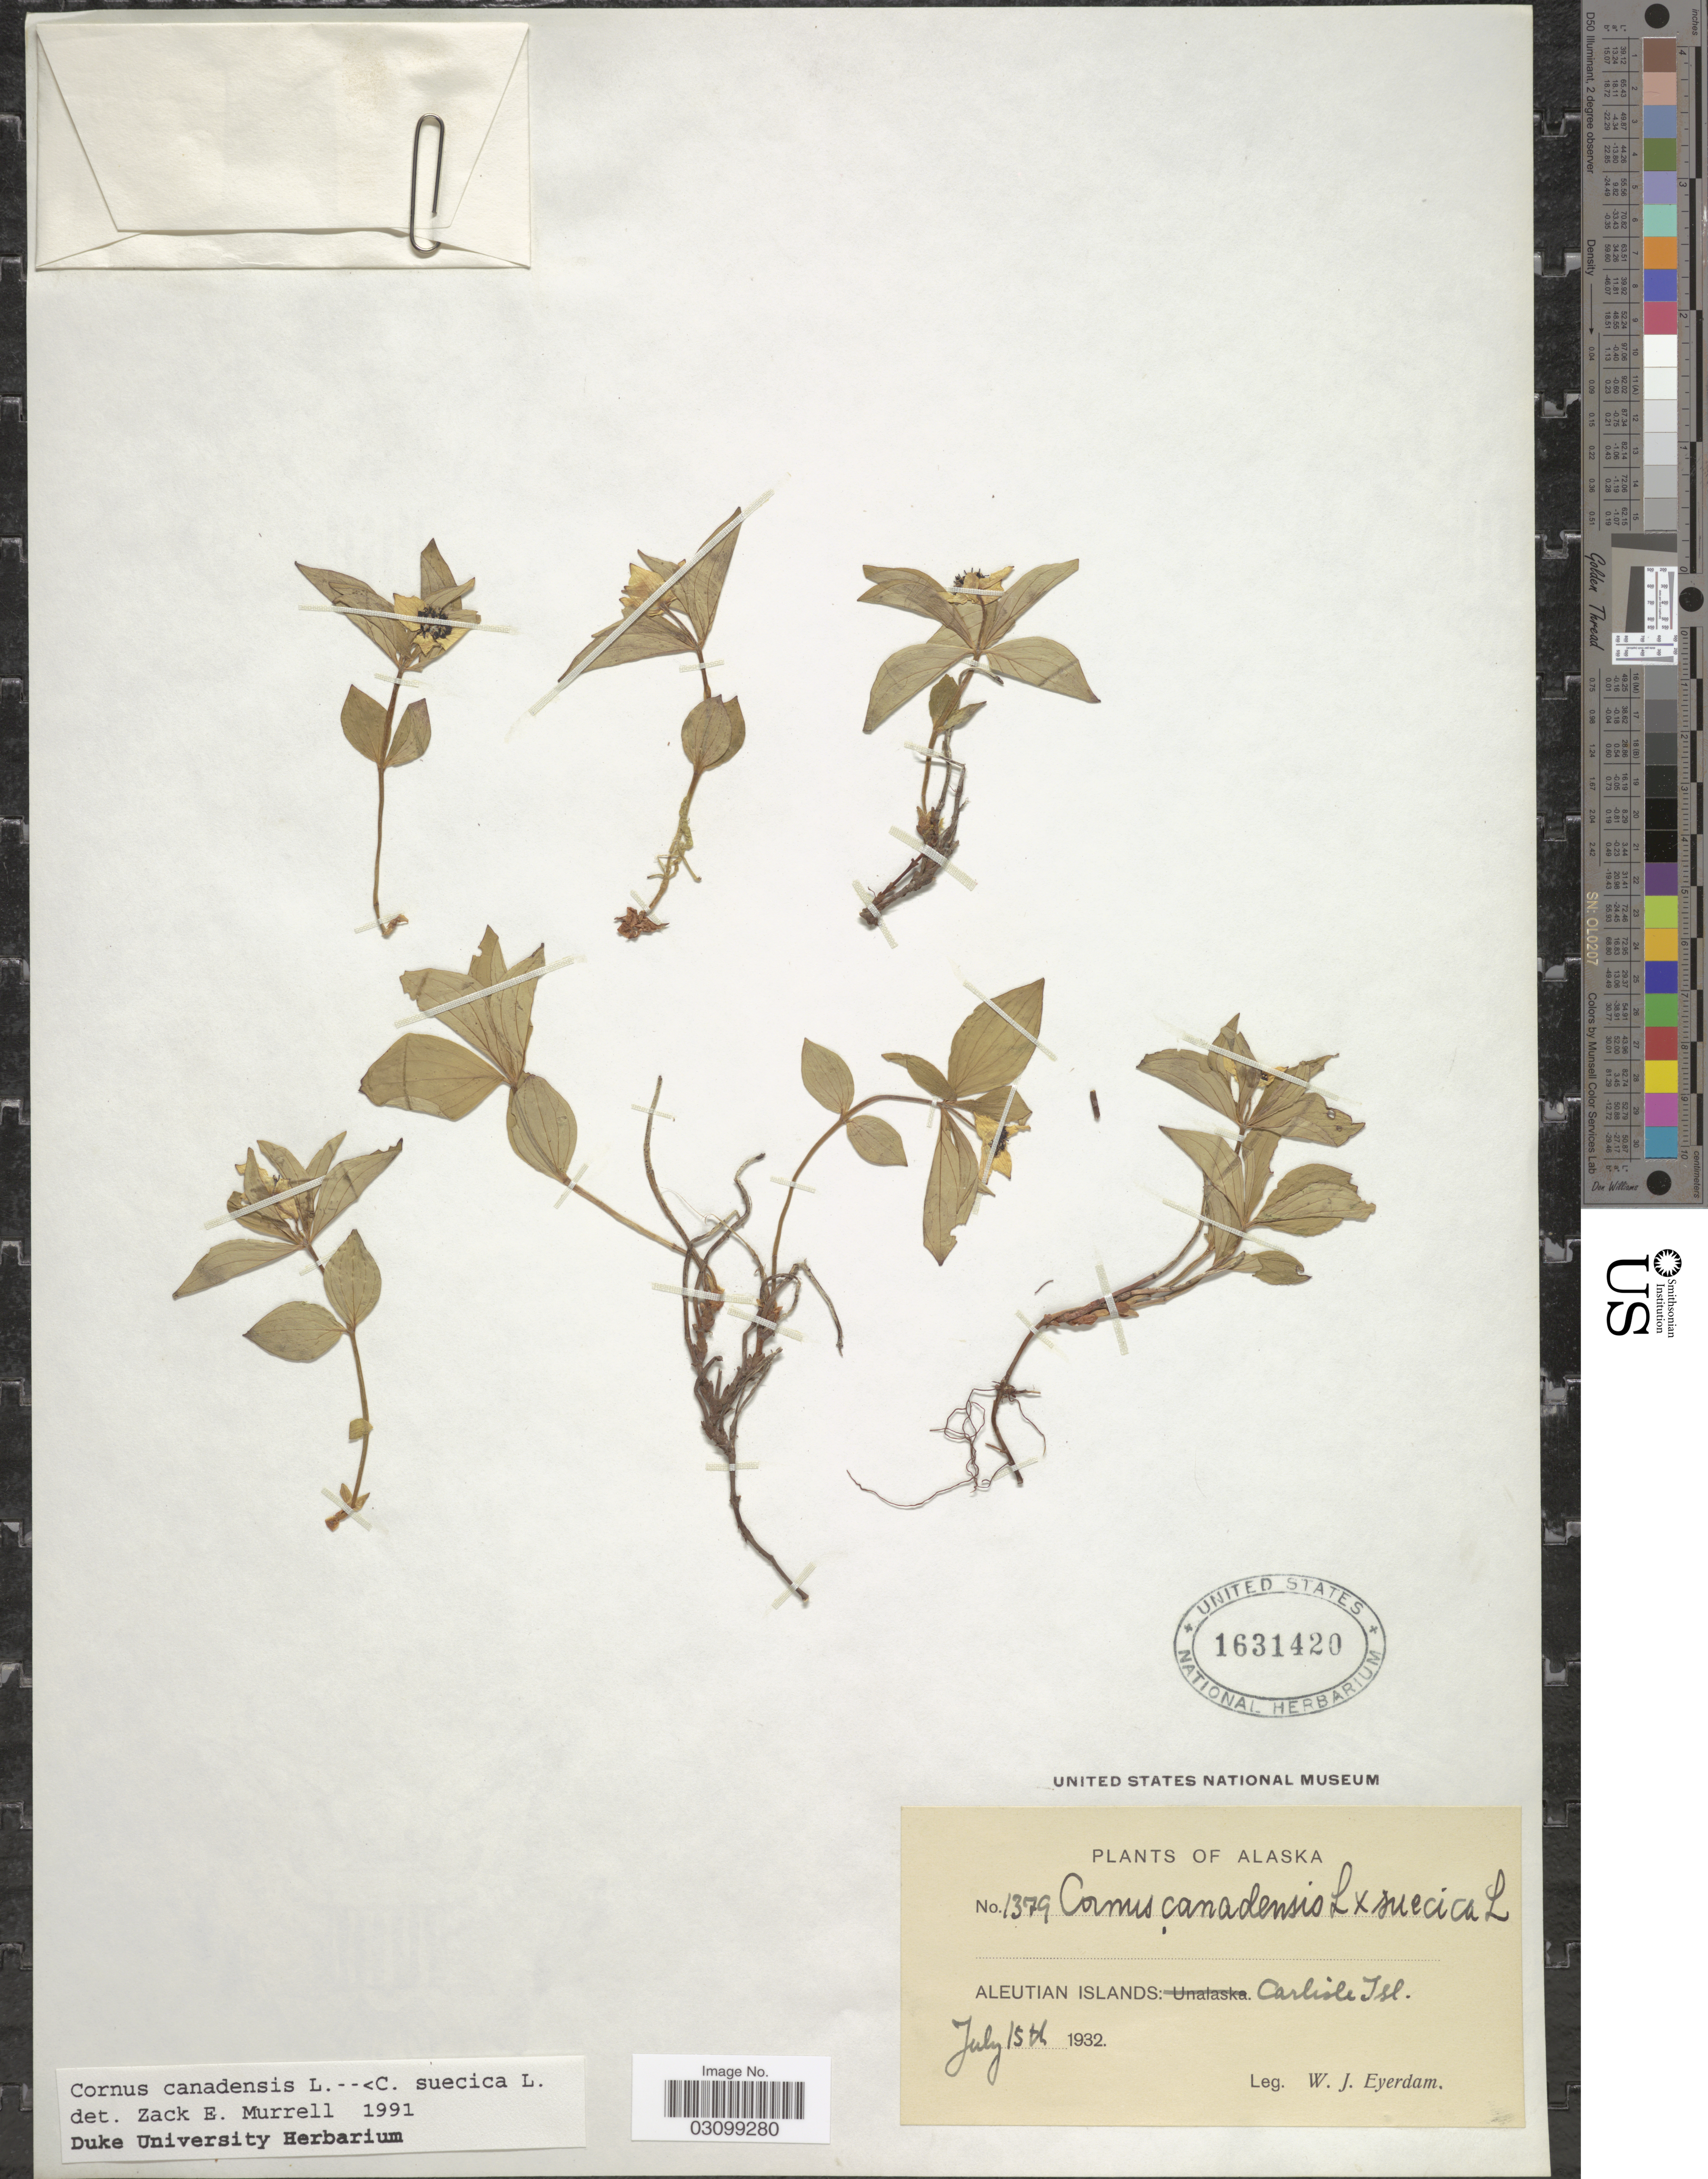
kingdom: Plantae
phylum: Tracheophyta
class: Magnoliopsida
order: Cornales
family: Cornaceae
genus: Cornus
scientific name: Cornus sp.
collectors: W. J. Eyerdam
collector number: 1379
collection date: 1932-07-15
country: United States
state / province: Alaska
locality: Aleutian Islands. Carlisle Isl.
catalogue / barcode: US 1631420